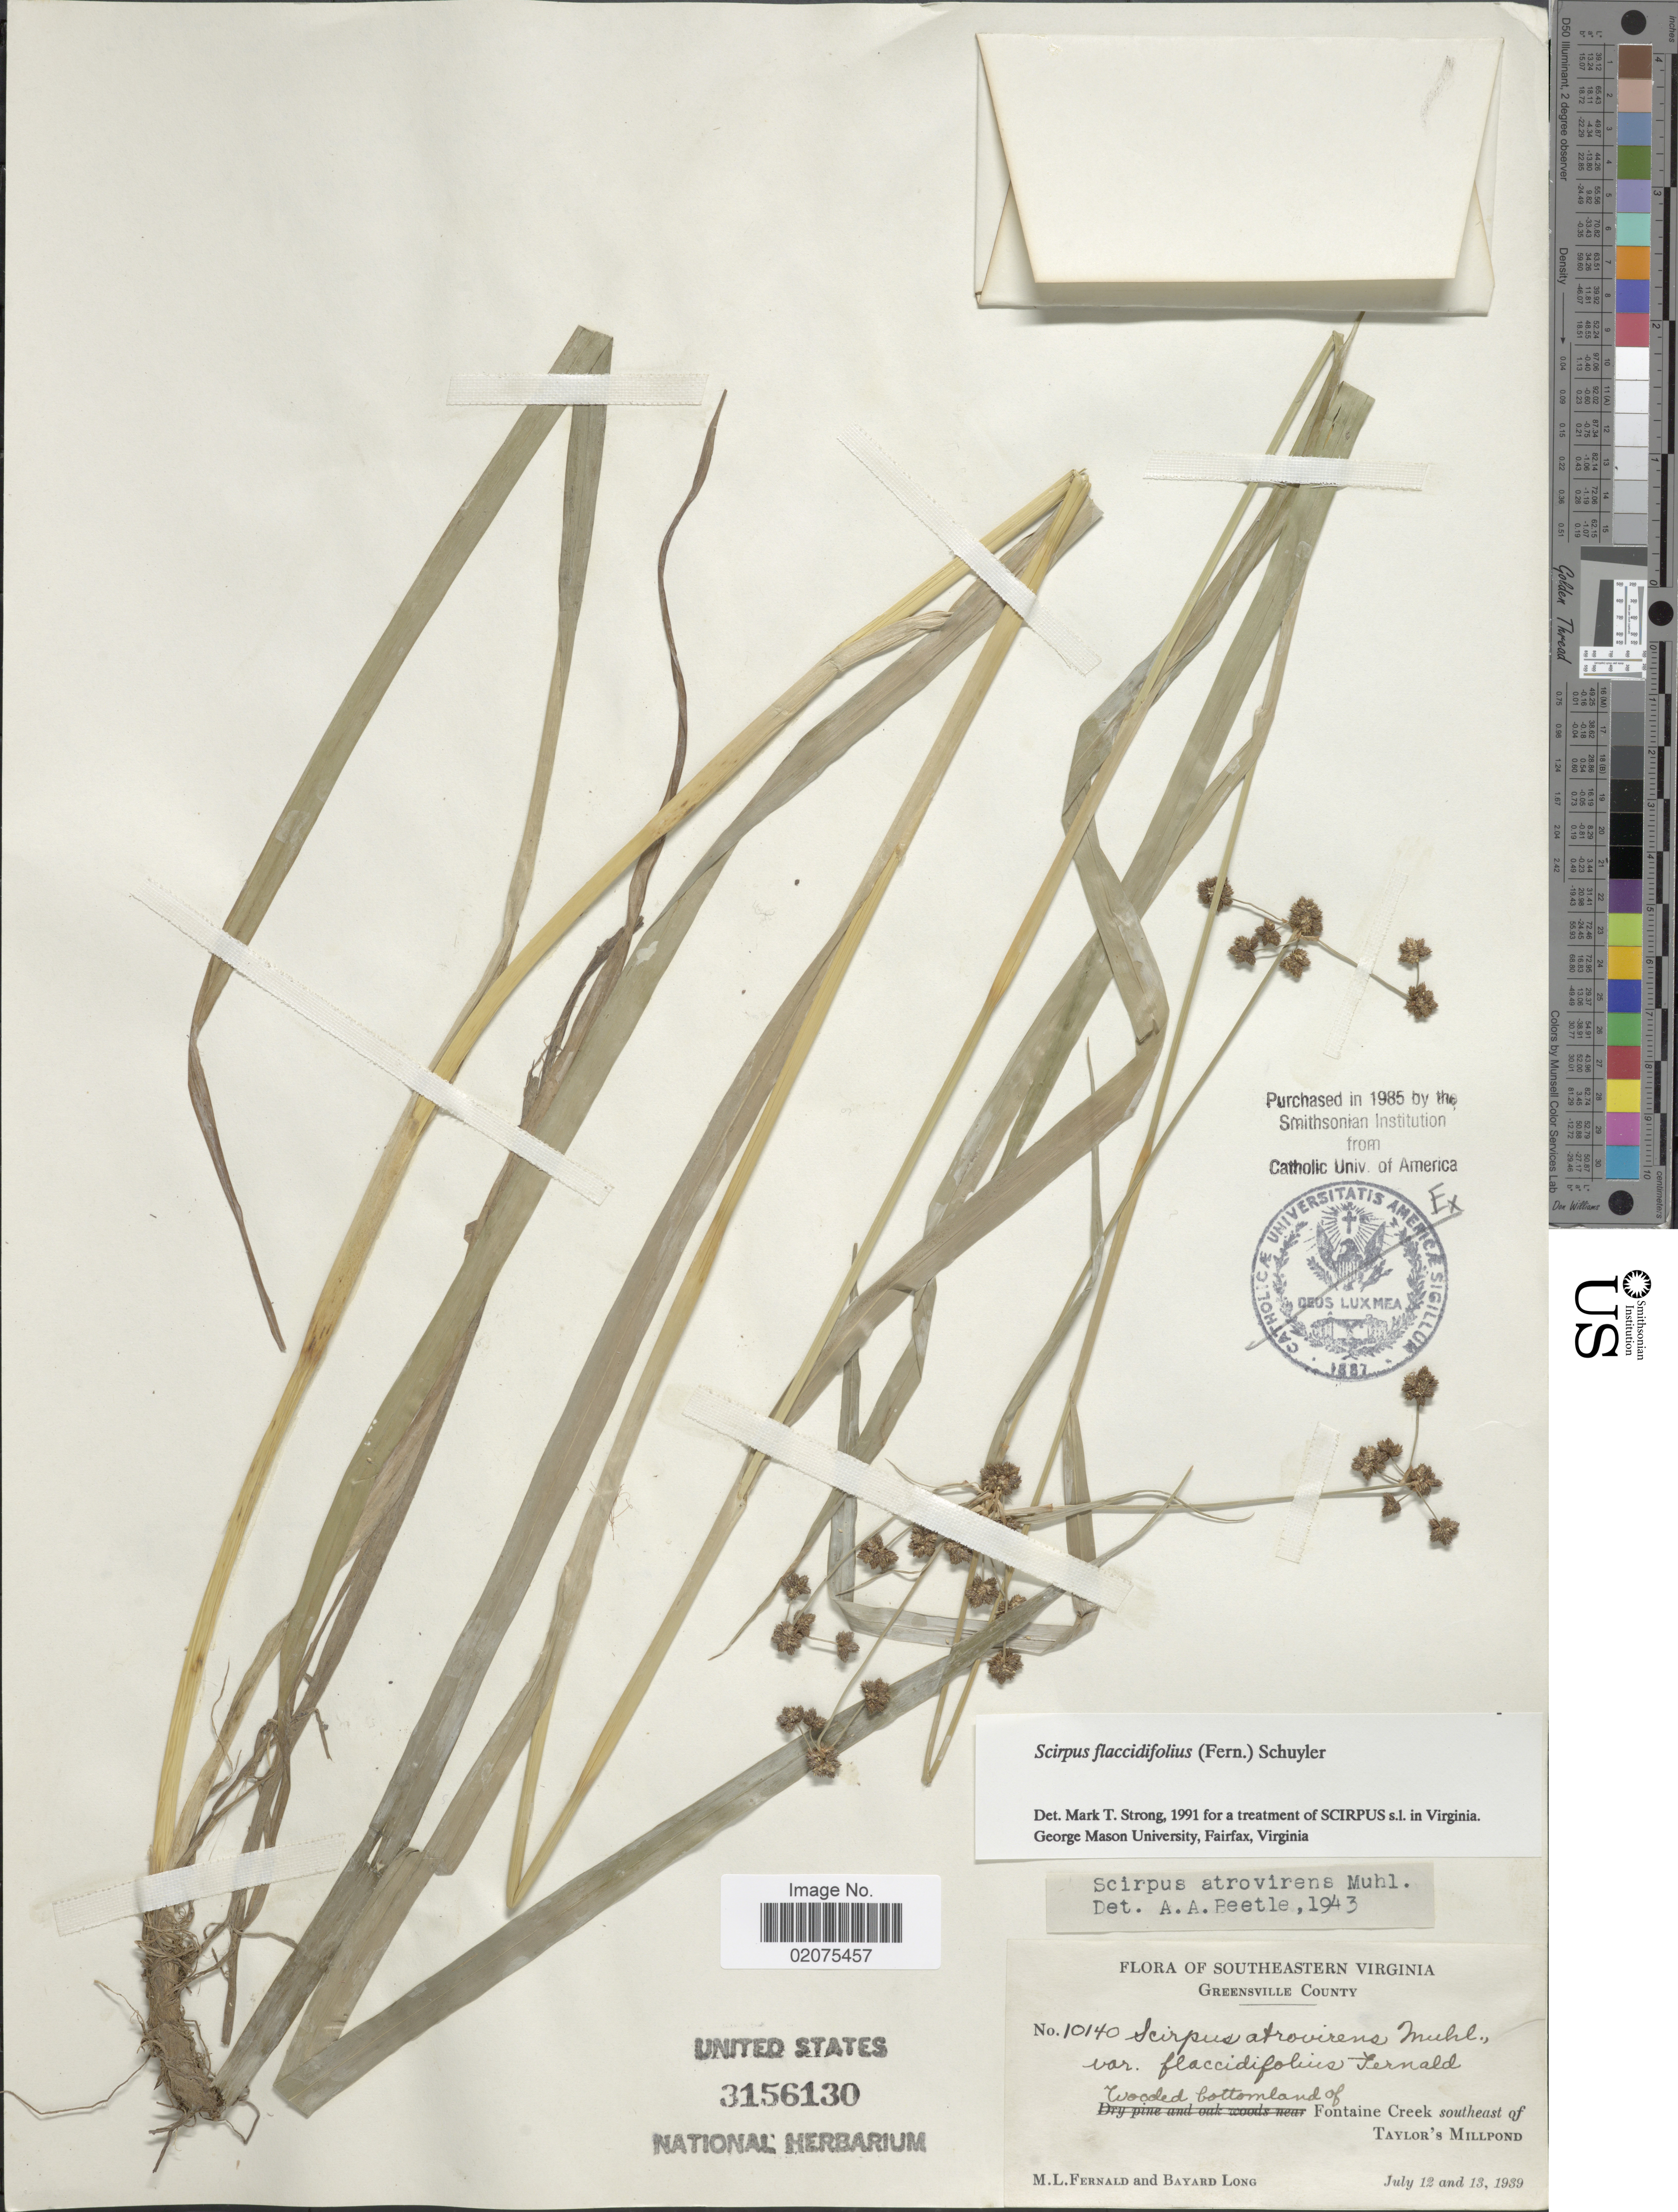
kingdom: Plantae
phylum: Tracheophyta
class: Liliopsida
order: Poales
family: Cyperaceae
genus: Scirpus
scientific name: Scirpus flaccidifolius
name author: (Fernald) Schuyler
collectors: M. L. Fernald & B. Long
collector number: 10140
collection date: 1939-07-12/1939-07-13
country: United States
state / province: Virginia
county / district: Greensville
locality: Southeastern Virginia. Greensville County. Wooded bottomland of Fontaine Creek, southeast of Taylor's Millpond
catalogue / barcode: US 3156130